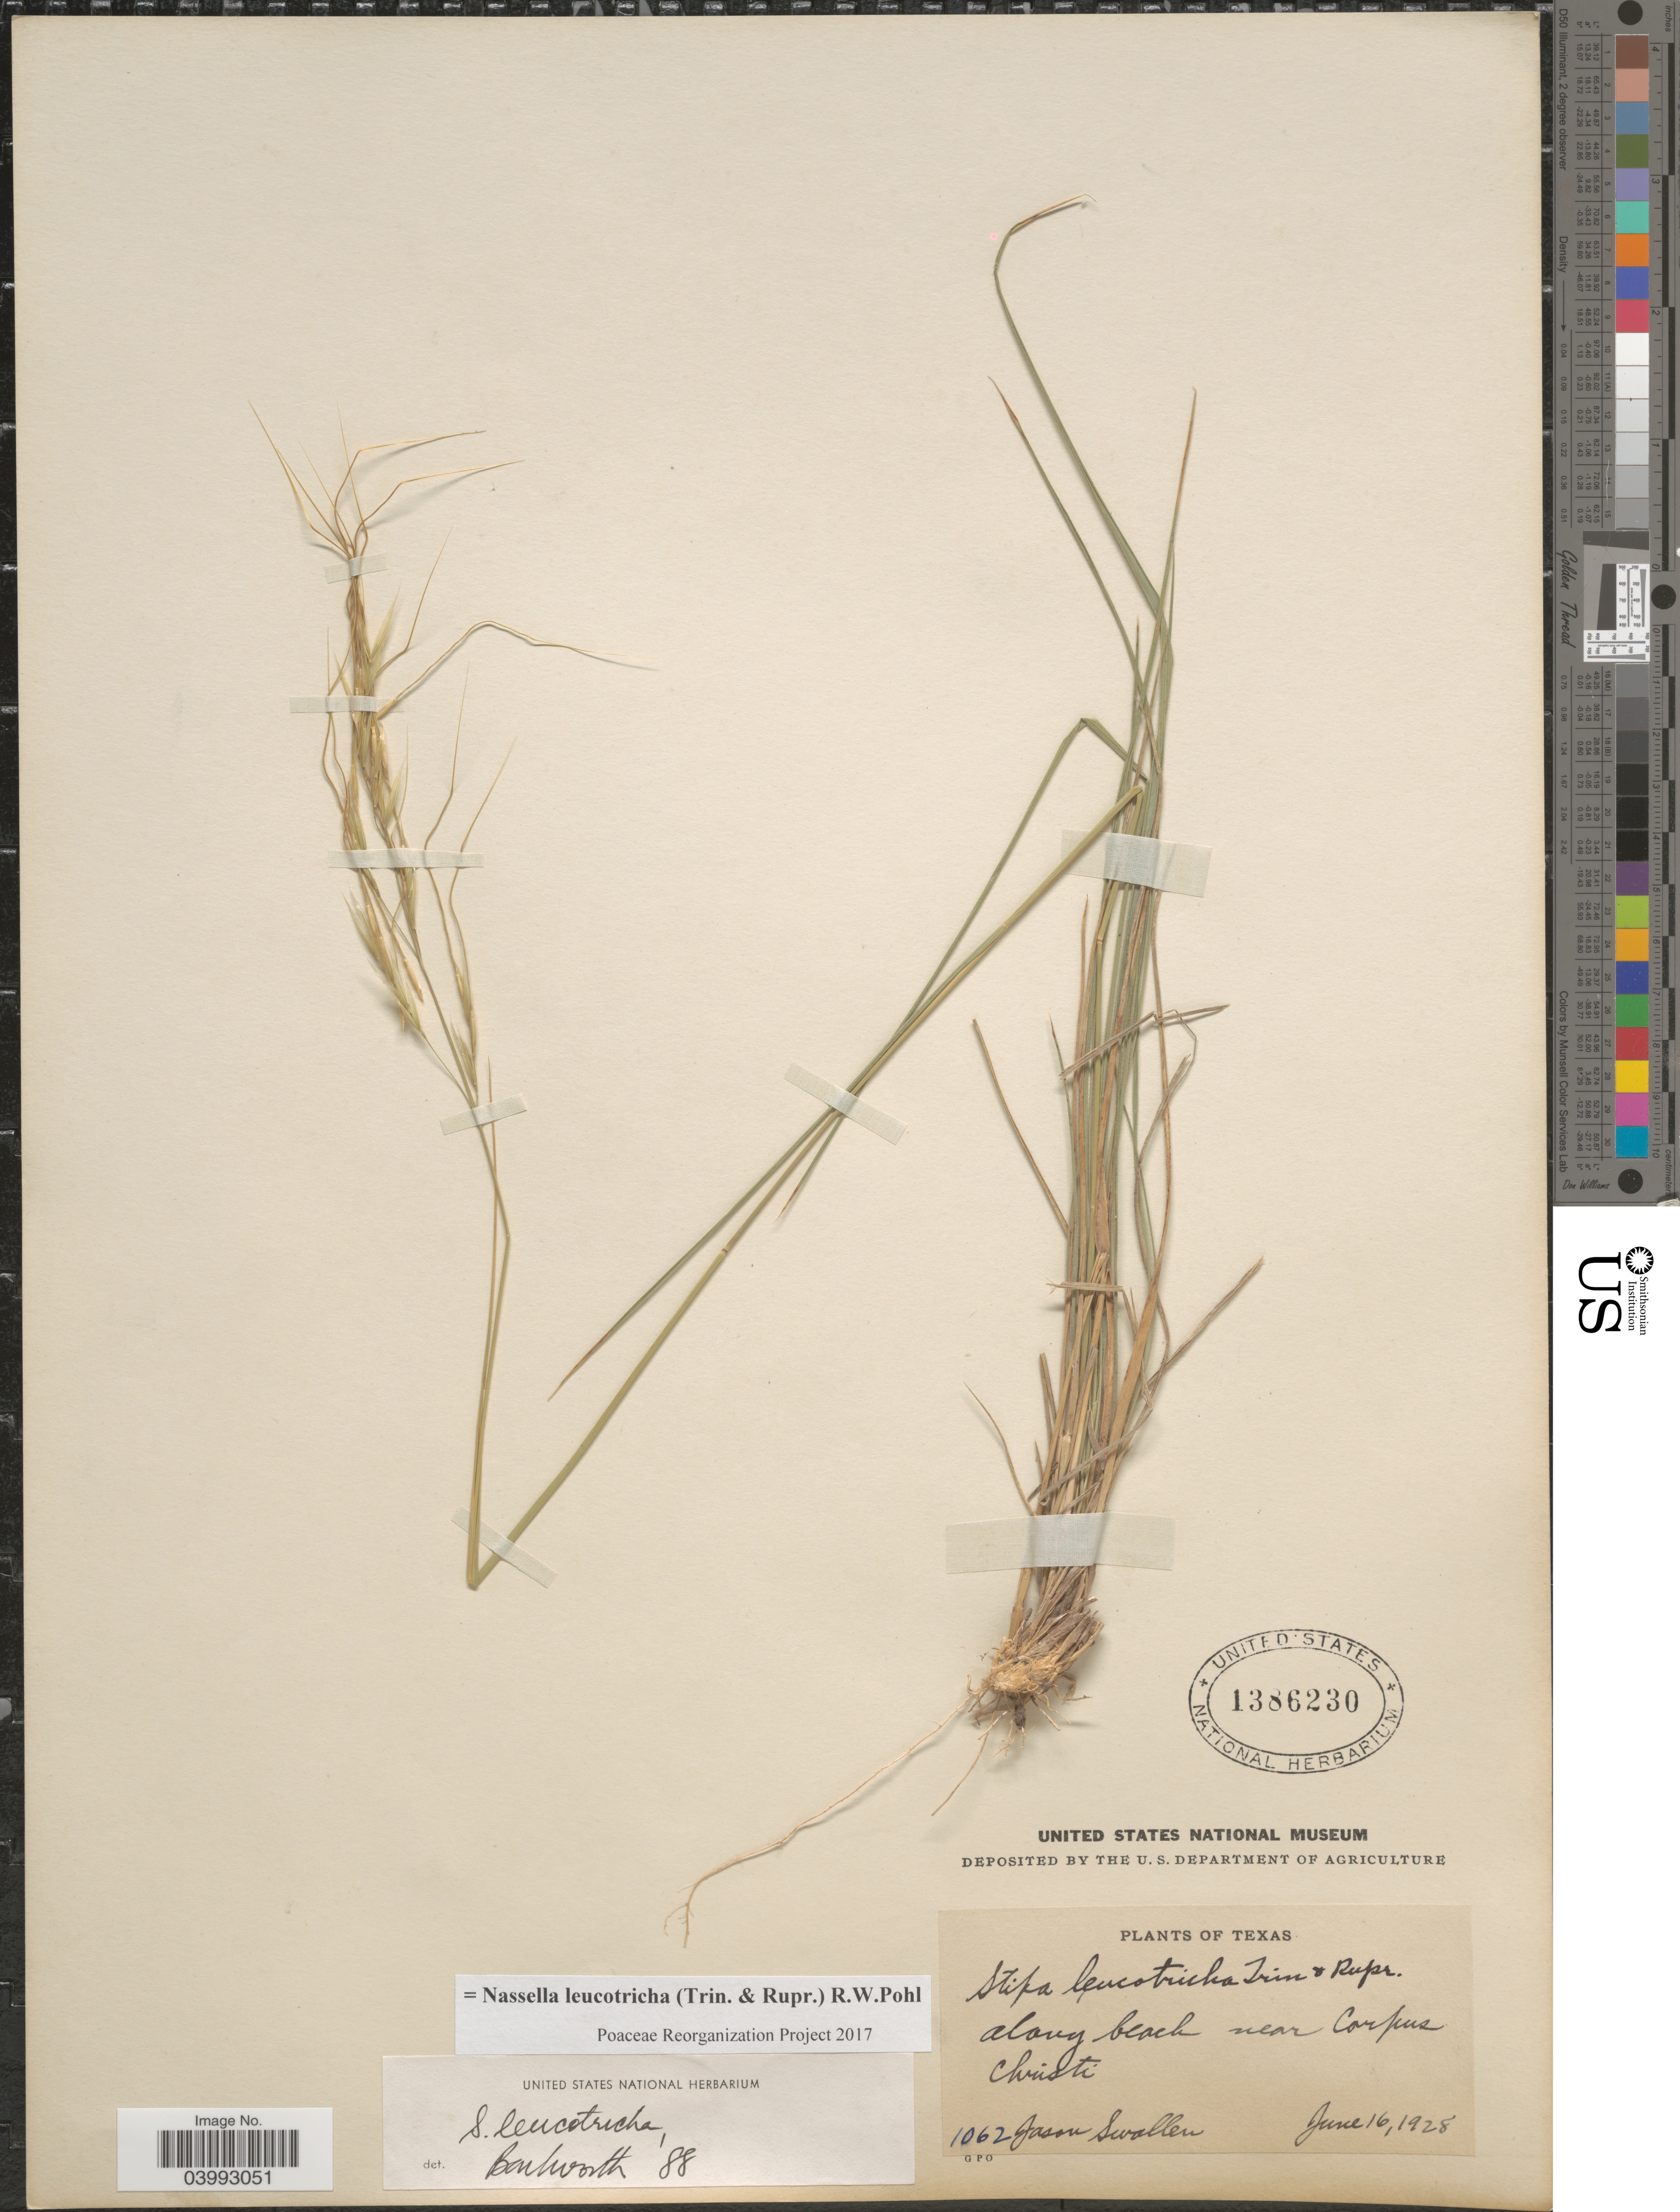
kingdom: Plantae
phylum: Tracheophyta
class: Liliopsida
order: Poales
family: Poaceae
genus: Nassella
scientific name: Nassella leucotricha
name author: (Trin. & Rupr.) R.W. Pohl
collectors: J. R. Swallen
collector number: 1062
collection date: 1928-06-16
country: United States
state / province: Texas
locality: Along beach near Corpus Christi.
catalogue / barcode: US 1386230